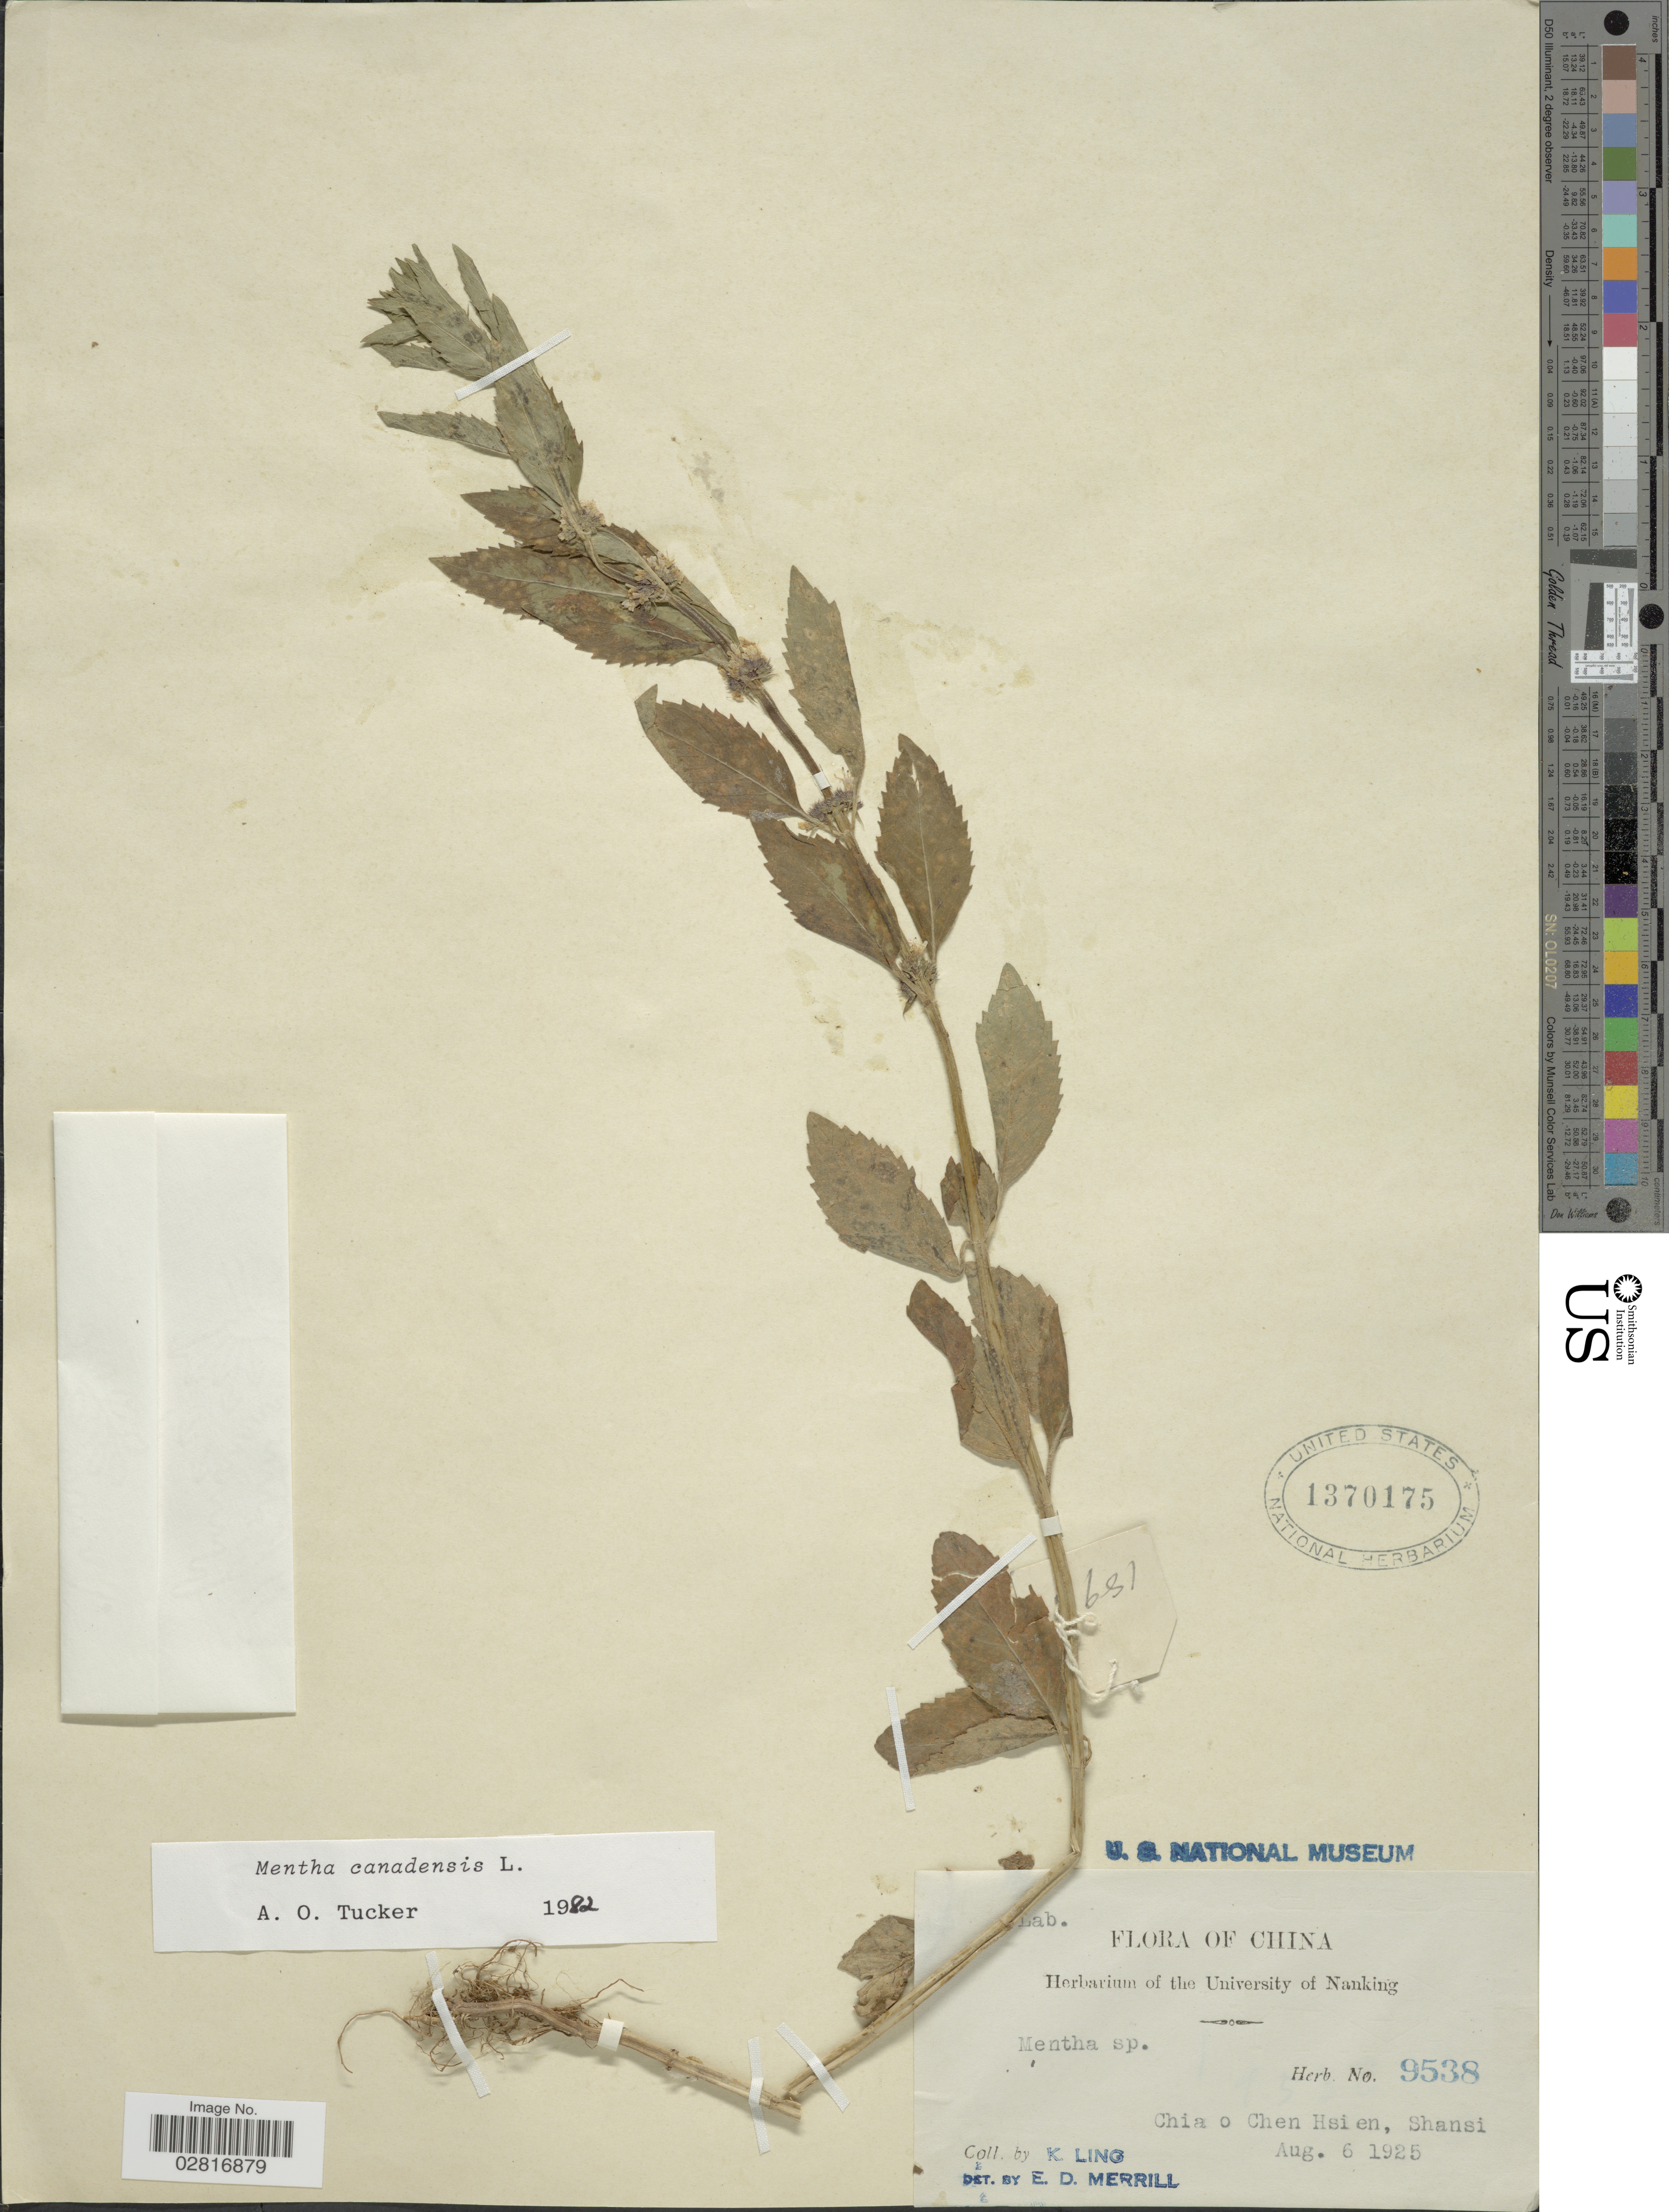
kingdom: Plantae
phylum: Tracheophyta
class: Magnoliopsida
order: Lamiales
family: Lamiaceae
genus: Mentha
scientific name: Mentha canadensis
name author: L.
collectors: K. Ling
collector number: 9538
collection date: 1925-08-06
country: China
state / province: Shanxi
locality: Chia o Chen Hsien, Shansi.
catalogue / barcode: US 1370175